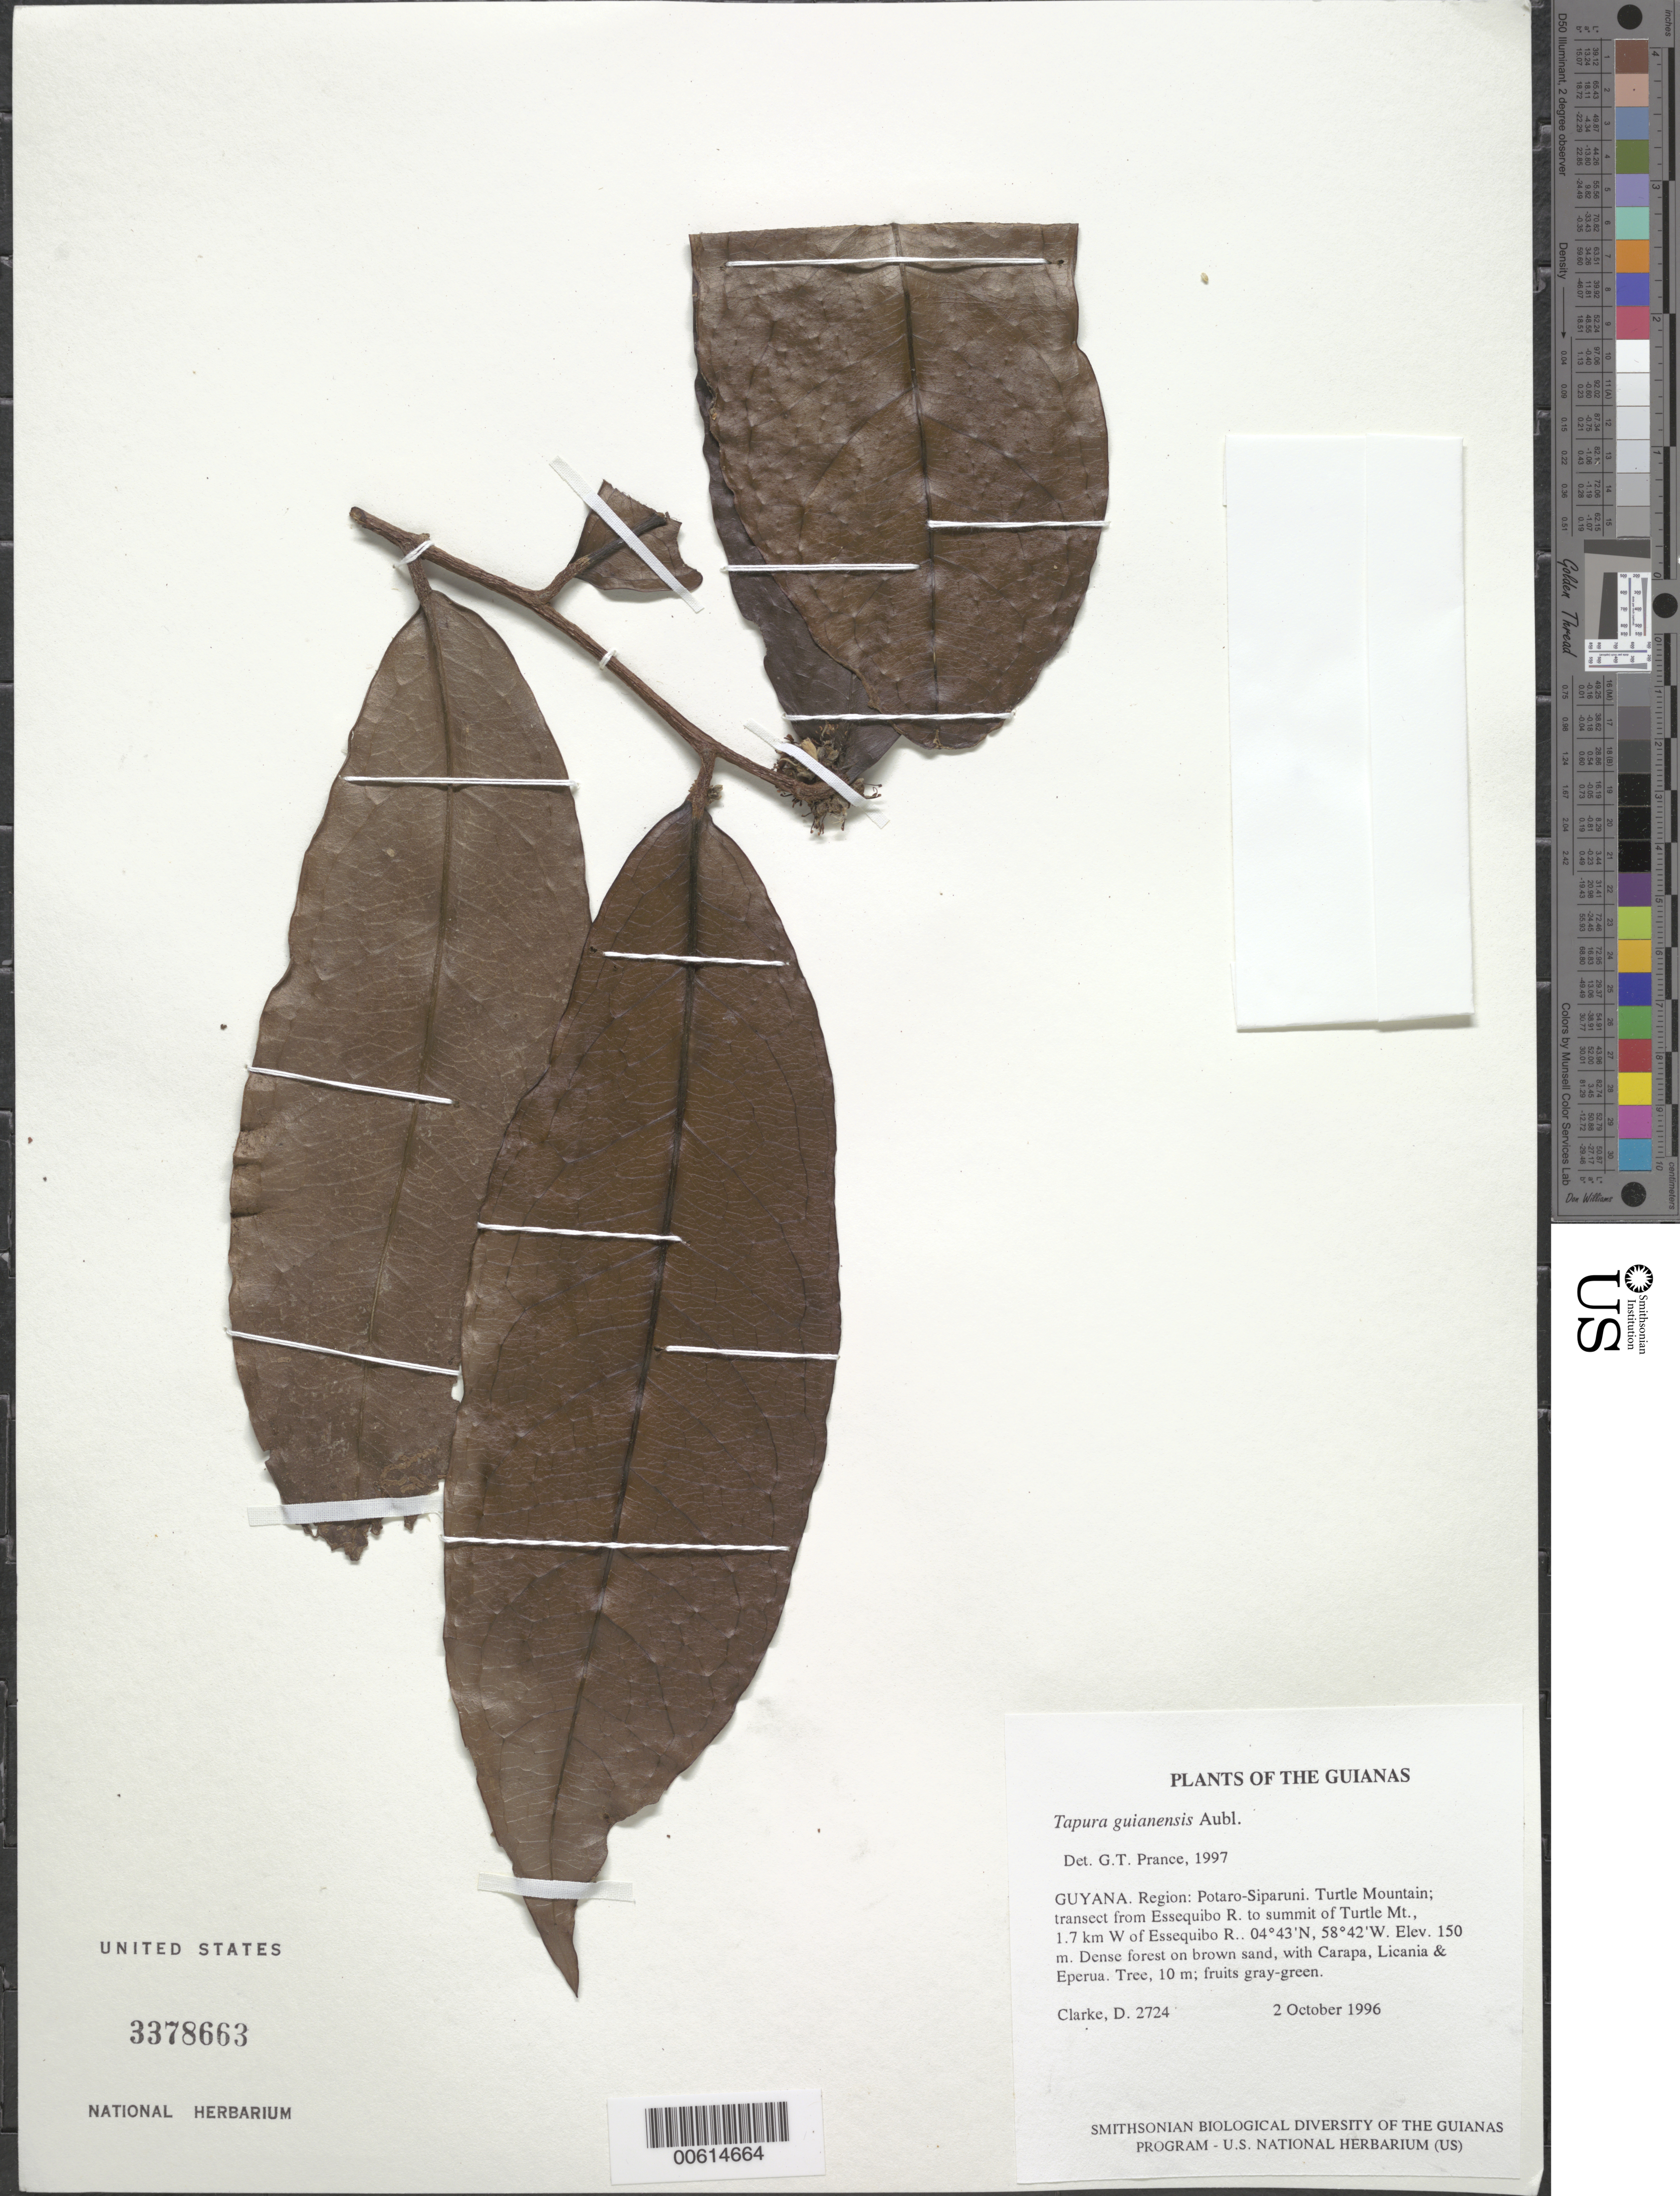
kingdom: Plantae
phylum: Tracheophyta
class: Magnoliopsida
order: Malpighiales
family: Dichapetalaceae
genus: Tapura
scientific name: Tapura guianensis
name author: Aubl.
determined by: Prance, G. T.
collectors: H. D. Clarke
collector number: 2724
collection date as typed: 2 October 1996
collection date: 1996-10-02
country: Guyana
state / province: Potaro-Siparuni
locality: Iwokrama Rainforest Reserve; transect: Essequibo R. - summit of Turtle Mt., 1.7km W. of Essequibo R.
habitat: Dense forest on brown sand, with Carapa, Licania & Eperua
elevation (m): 150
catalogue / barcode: US 3378663